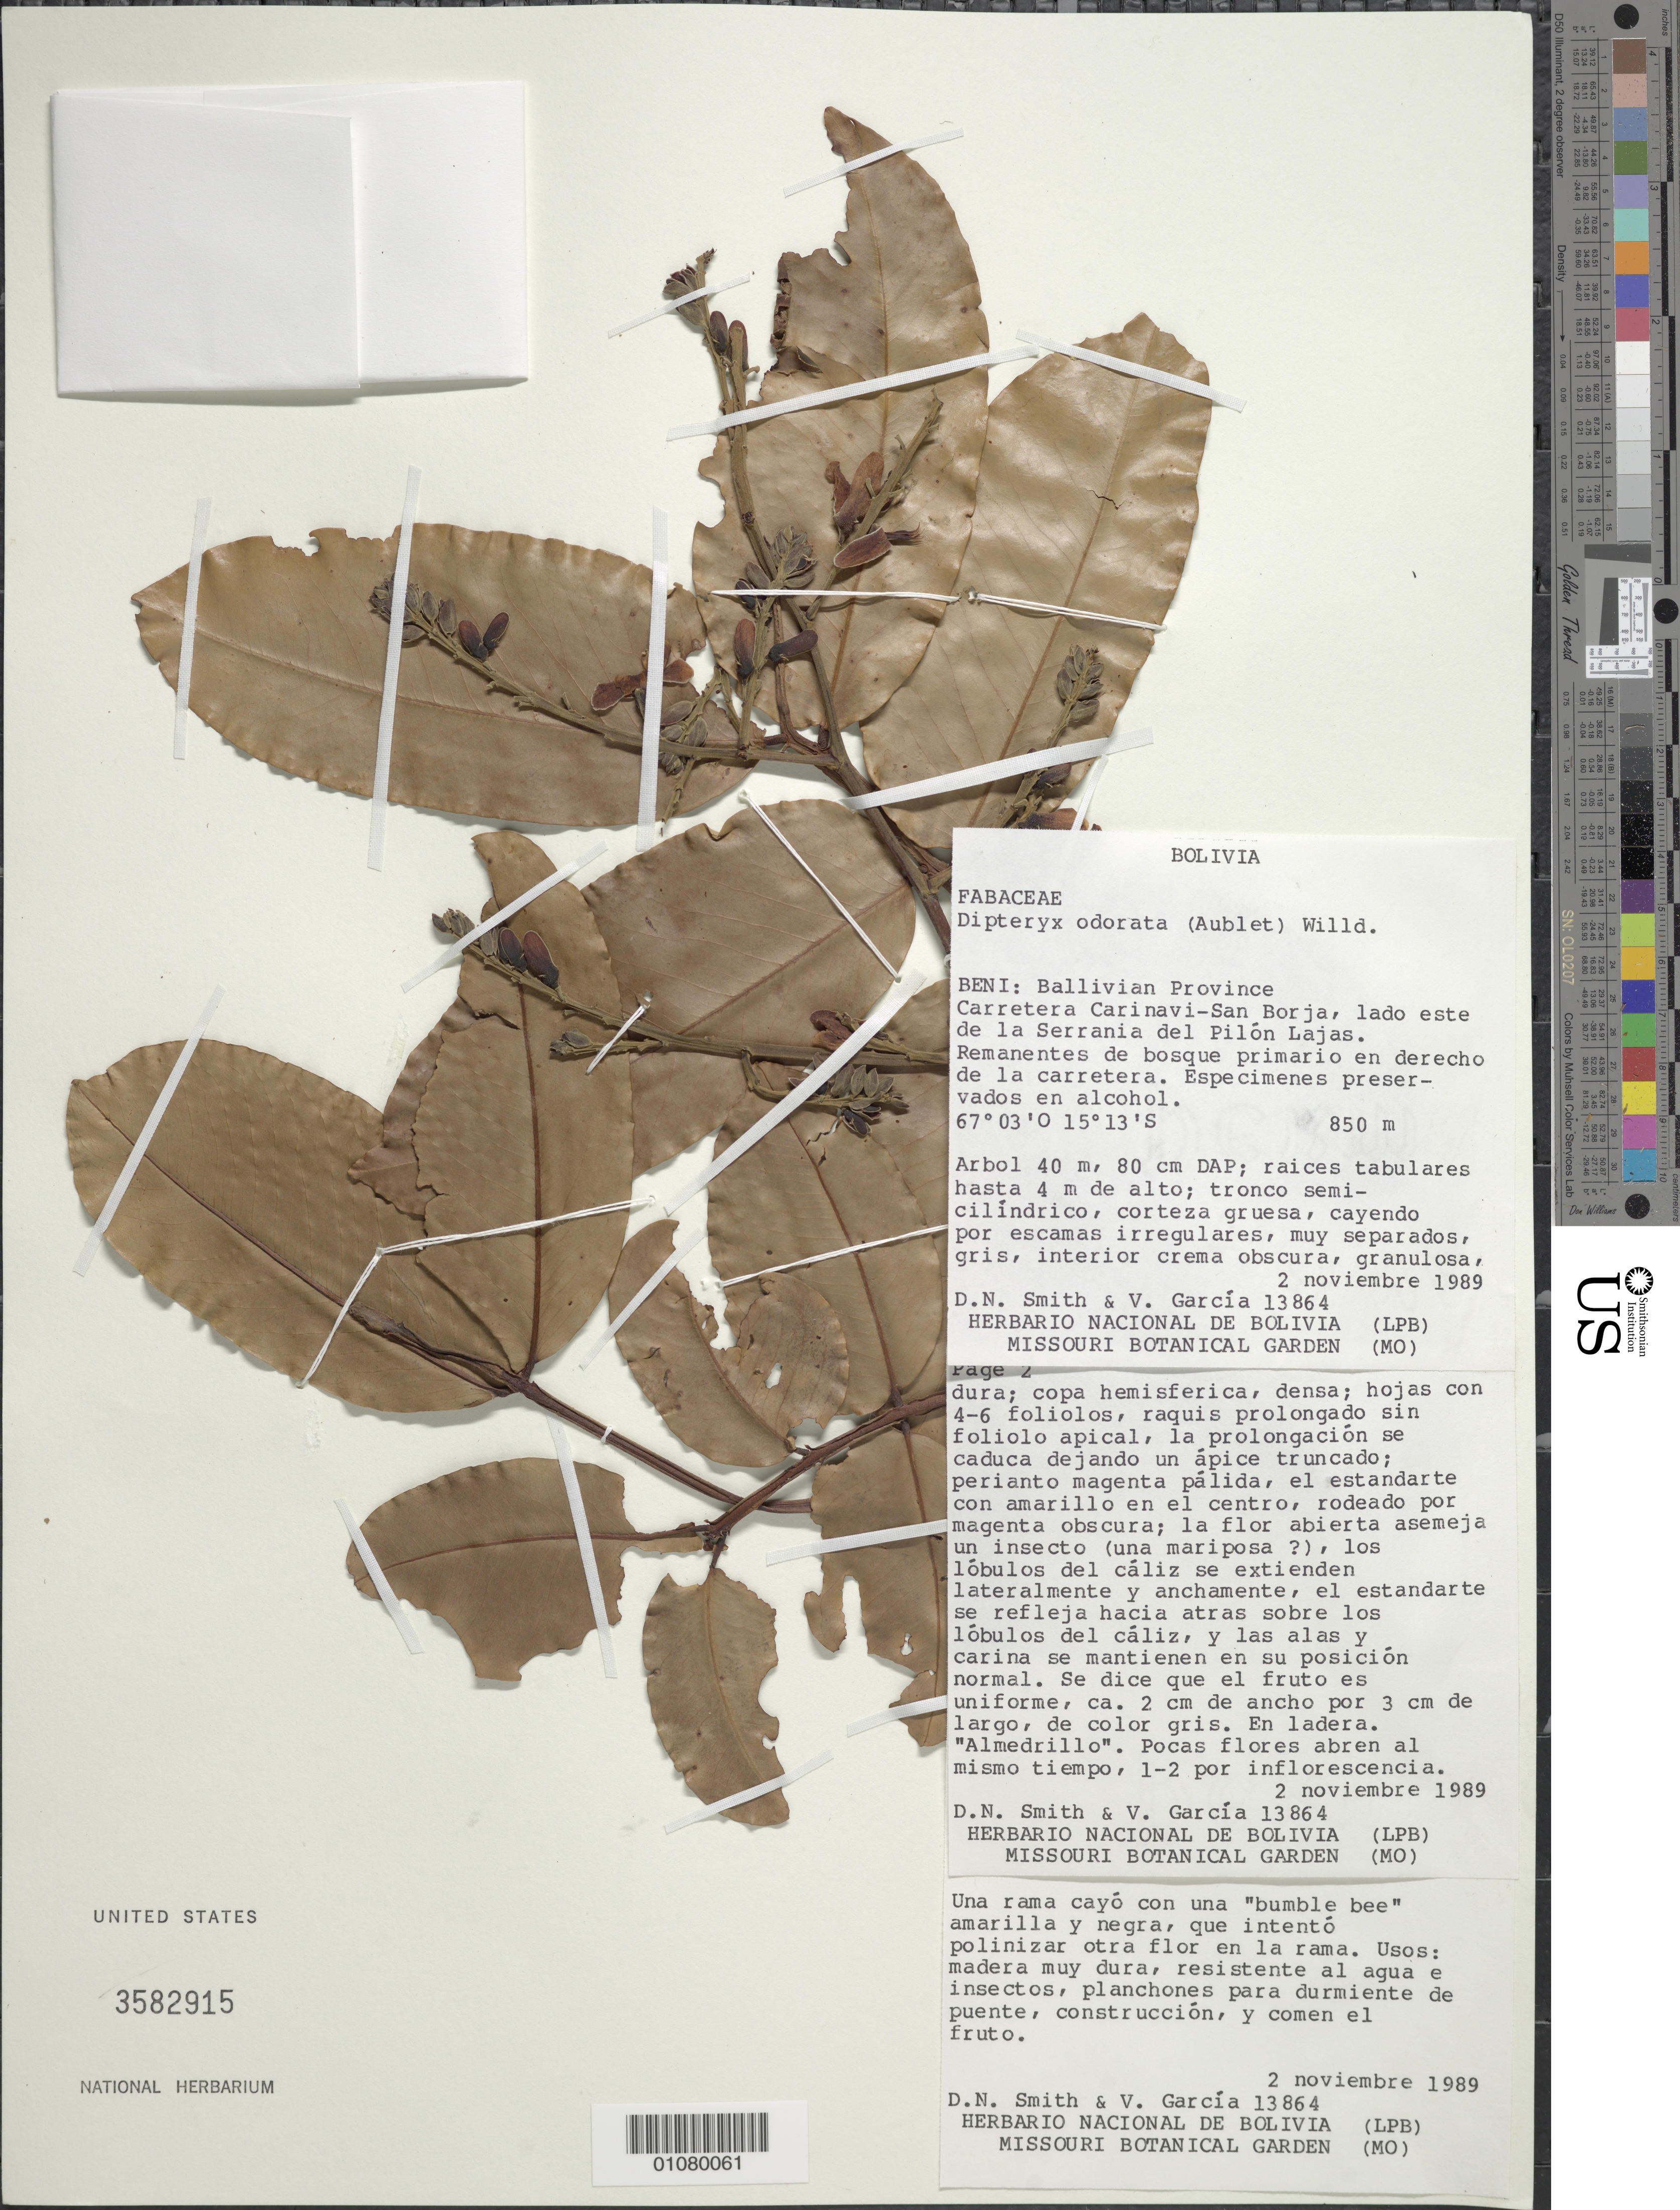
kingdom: Plantae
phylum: Tracheophyta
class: Magnoliopsida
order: Fabales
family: Fabaceae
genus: Dipteryx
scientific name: Dipteryx odorata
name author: (Aubl.) Willd.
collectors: D. Smith & V. Garcia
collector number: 13864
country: Bolivia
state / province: Beni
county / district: Ballivian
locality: Carretera Carinavi-San Borja, Serrania del Pilon Lajas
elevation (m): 850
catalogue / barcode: US 3582915